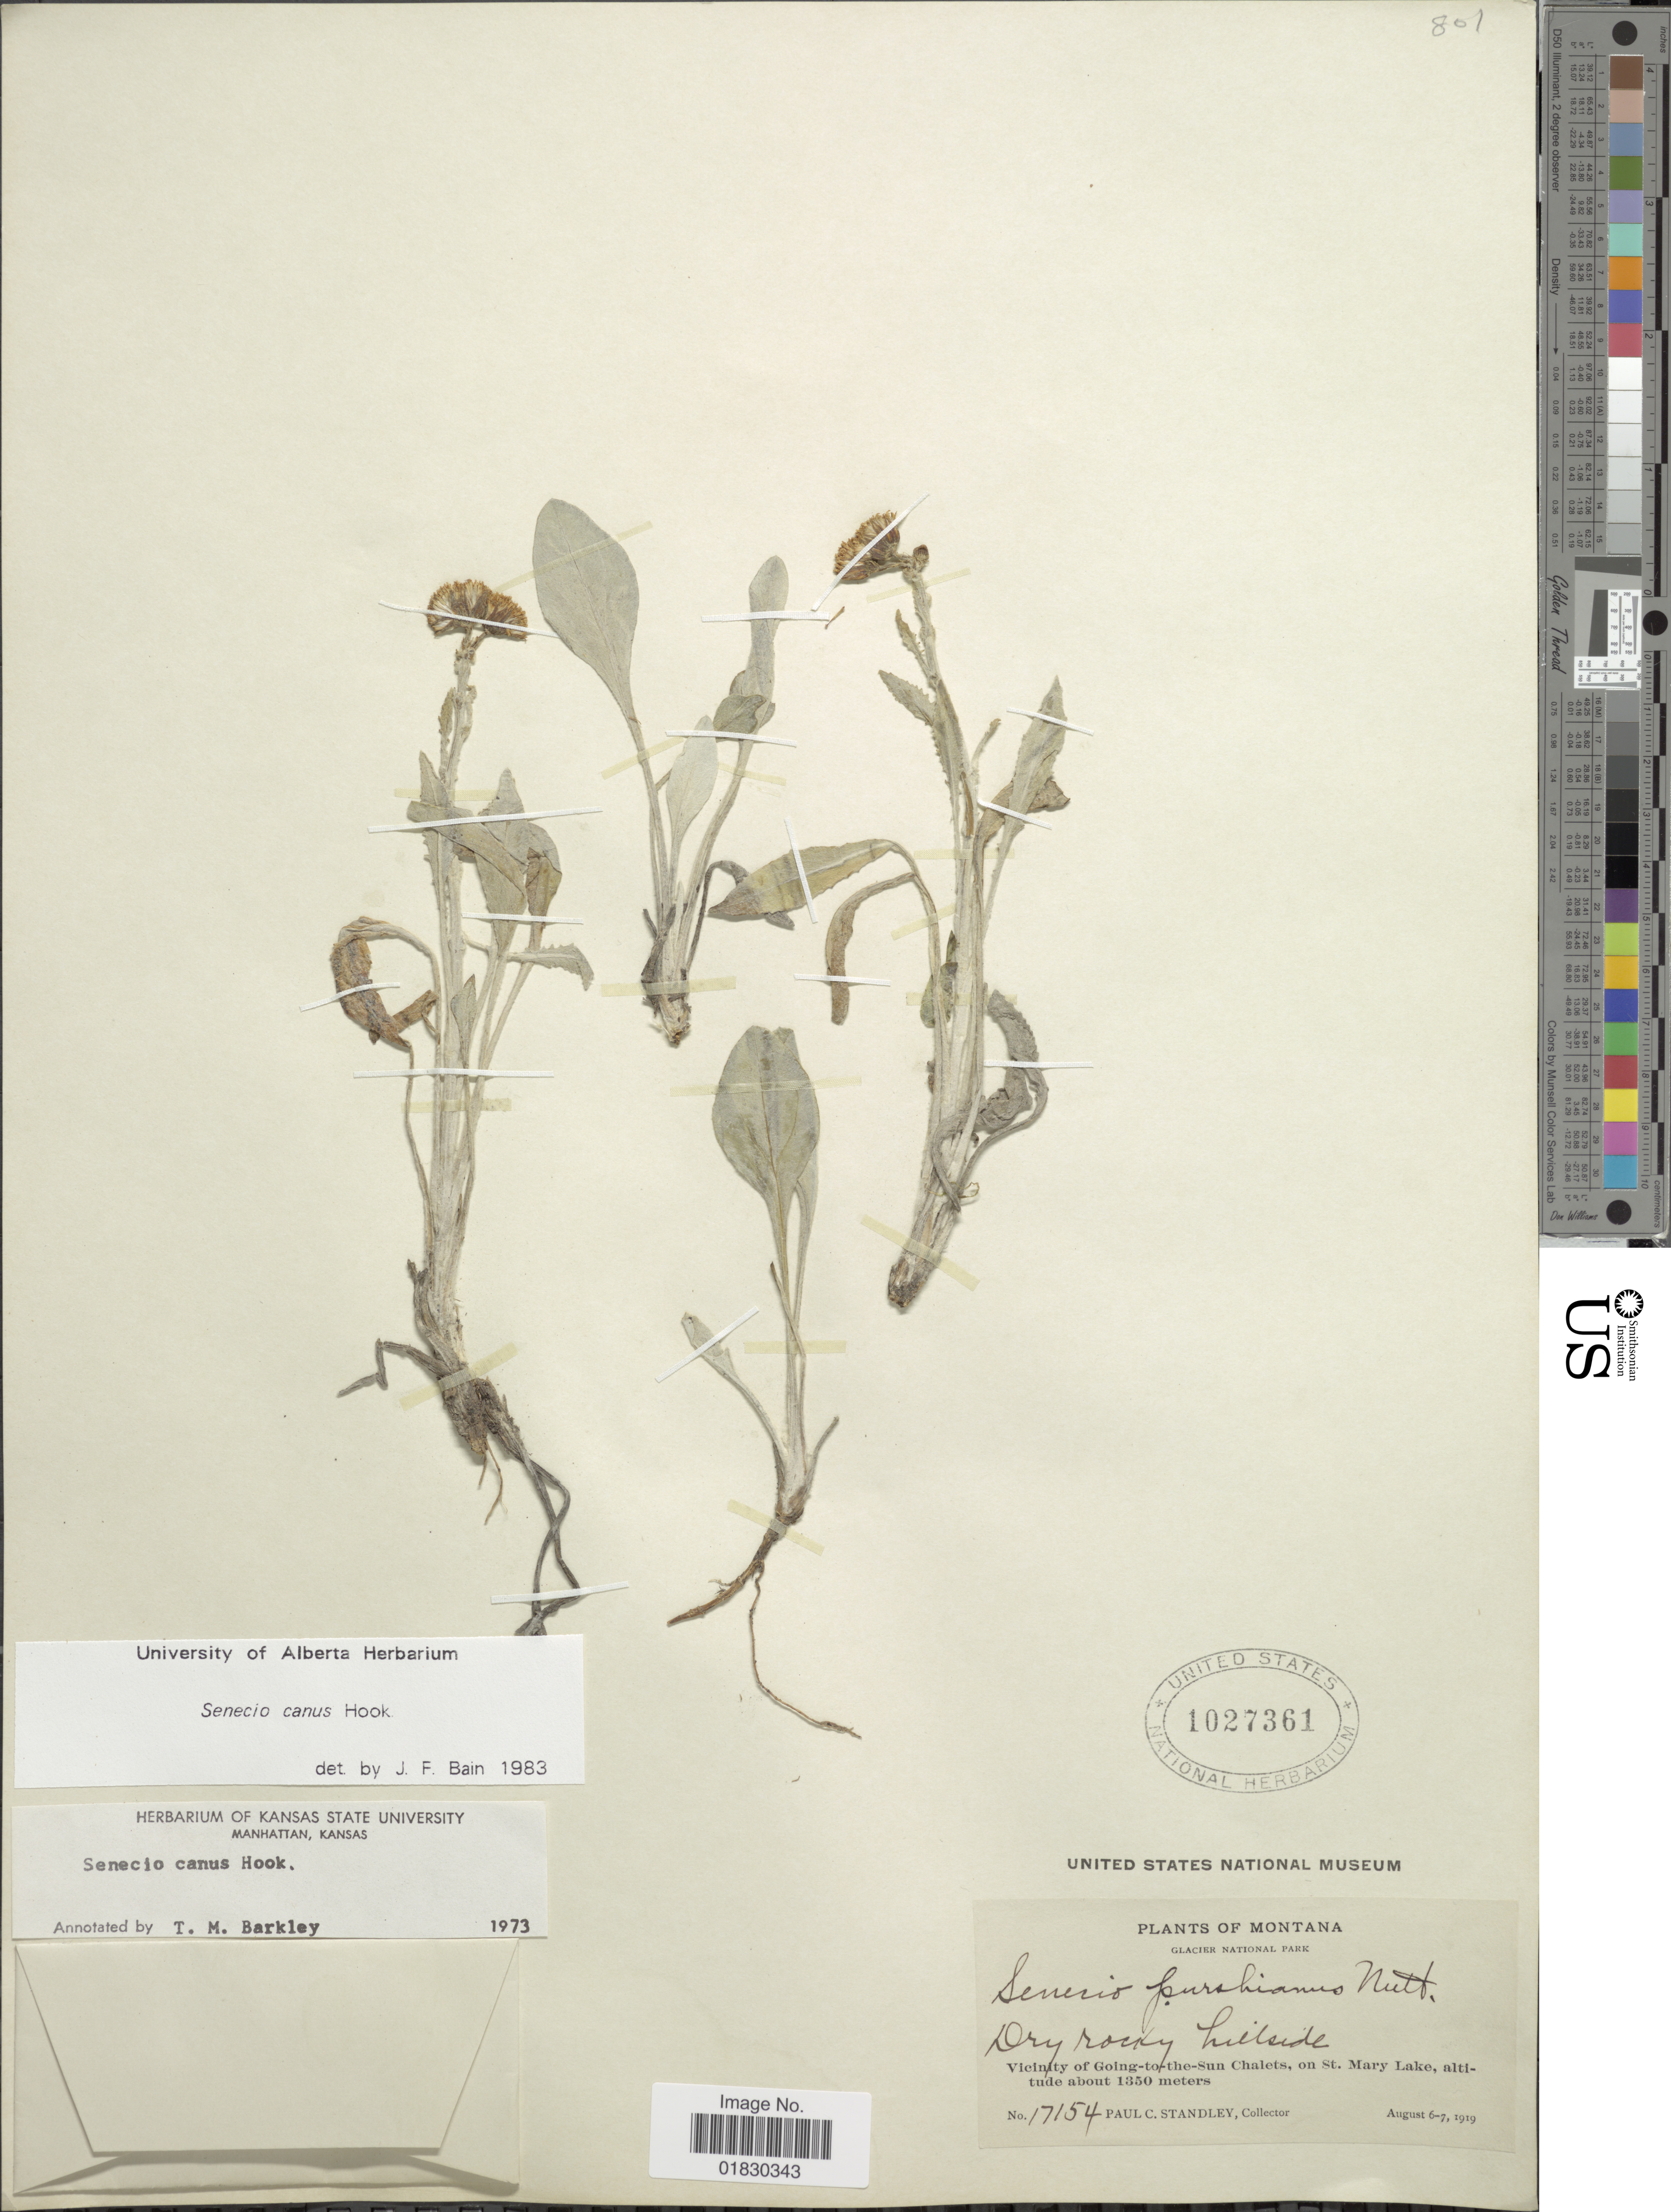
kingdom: Plantae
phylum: Tracheophyta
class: Magnoliopsida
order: Asterales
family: Asteraceae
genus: Packera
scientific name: Packera cana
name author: (Hook.) W.A. Weber & Á. Löve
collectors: P. C. Standley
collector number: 17154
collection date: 1919-08-06/1919-08-07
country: United States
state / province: Montana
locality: Vicinity of Going-to-the-Sun Chalets, on St. Mary Lake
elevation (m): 1350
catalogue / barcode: US 1027361